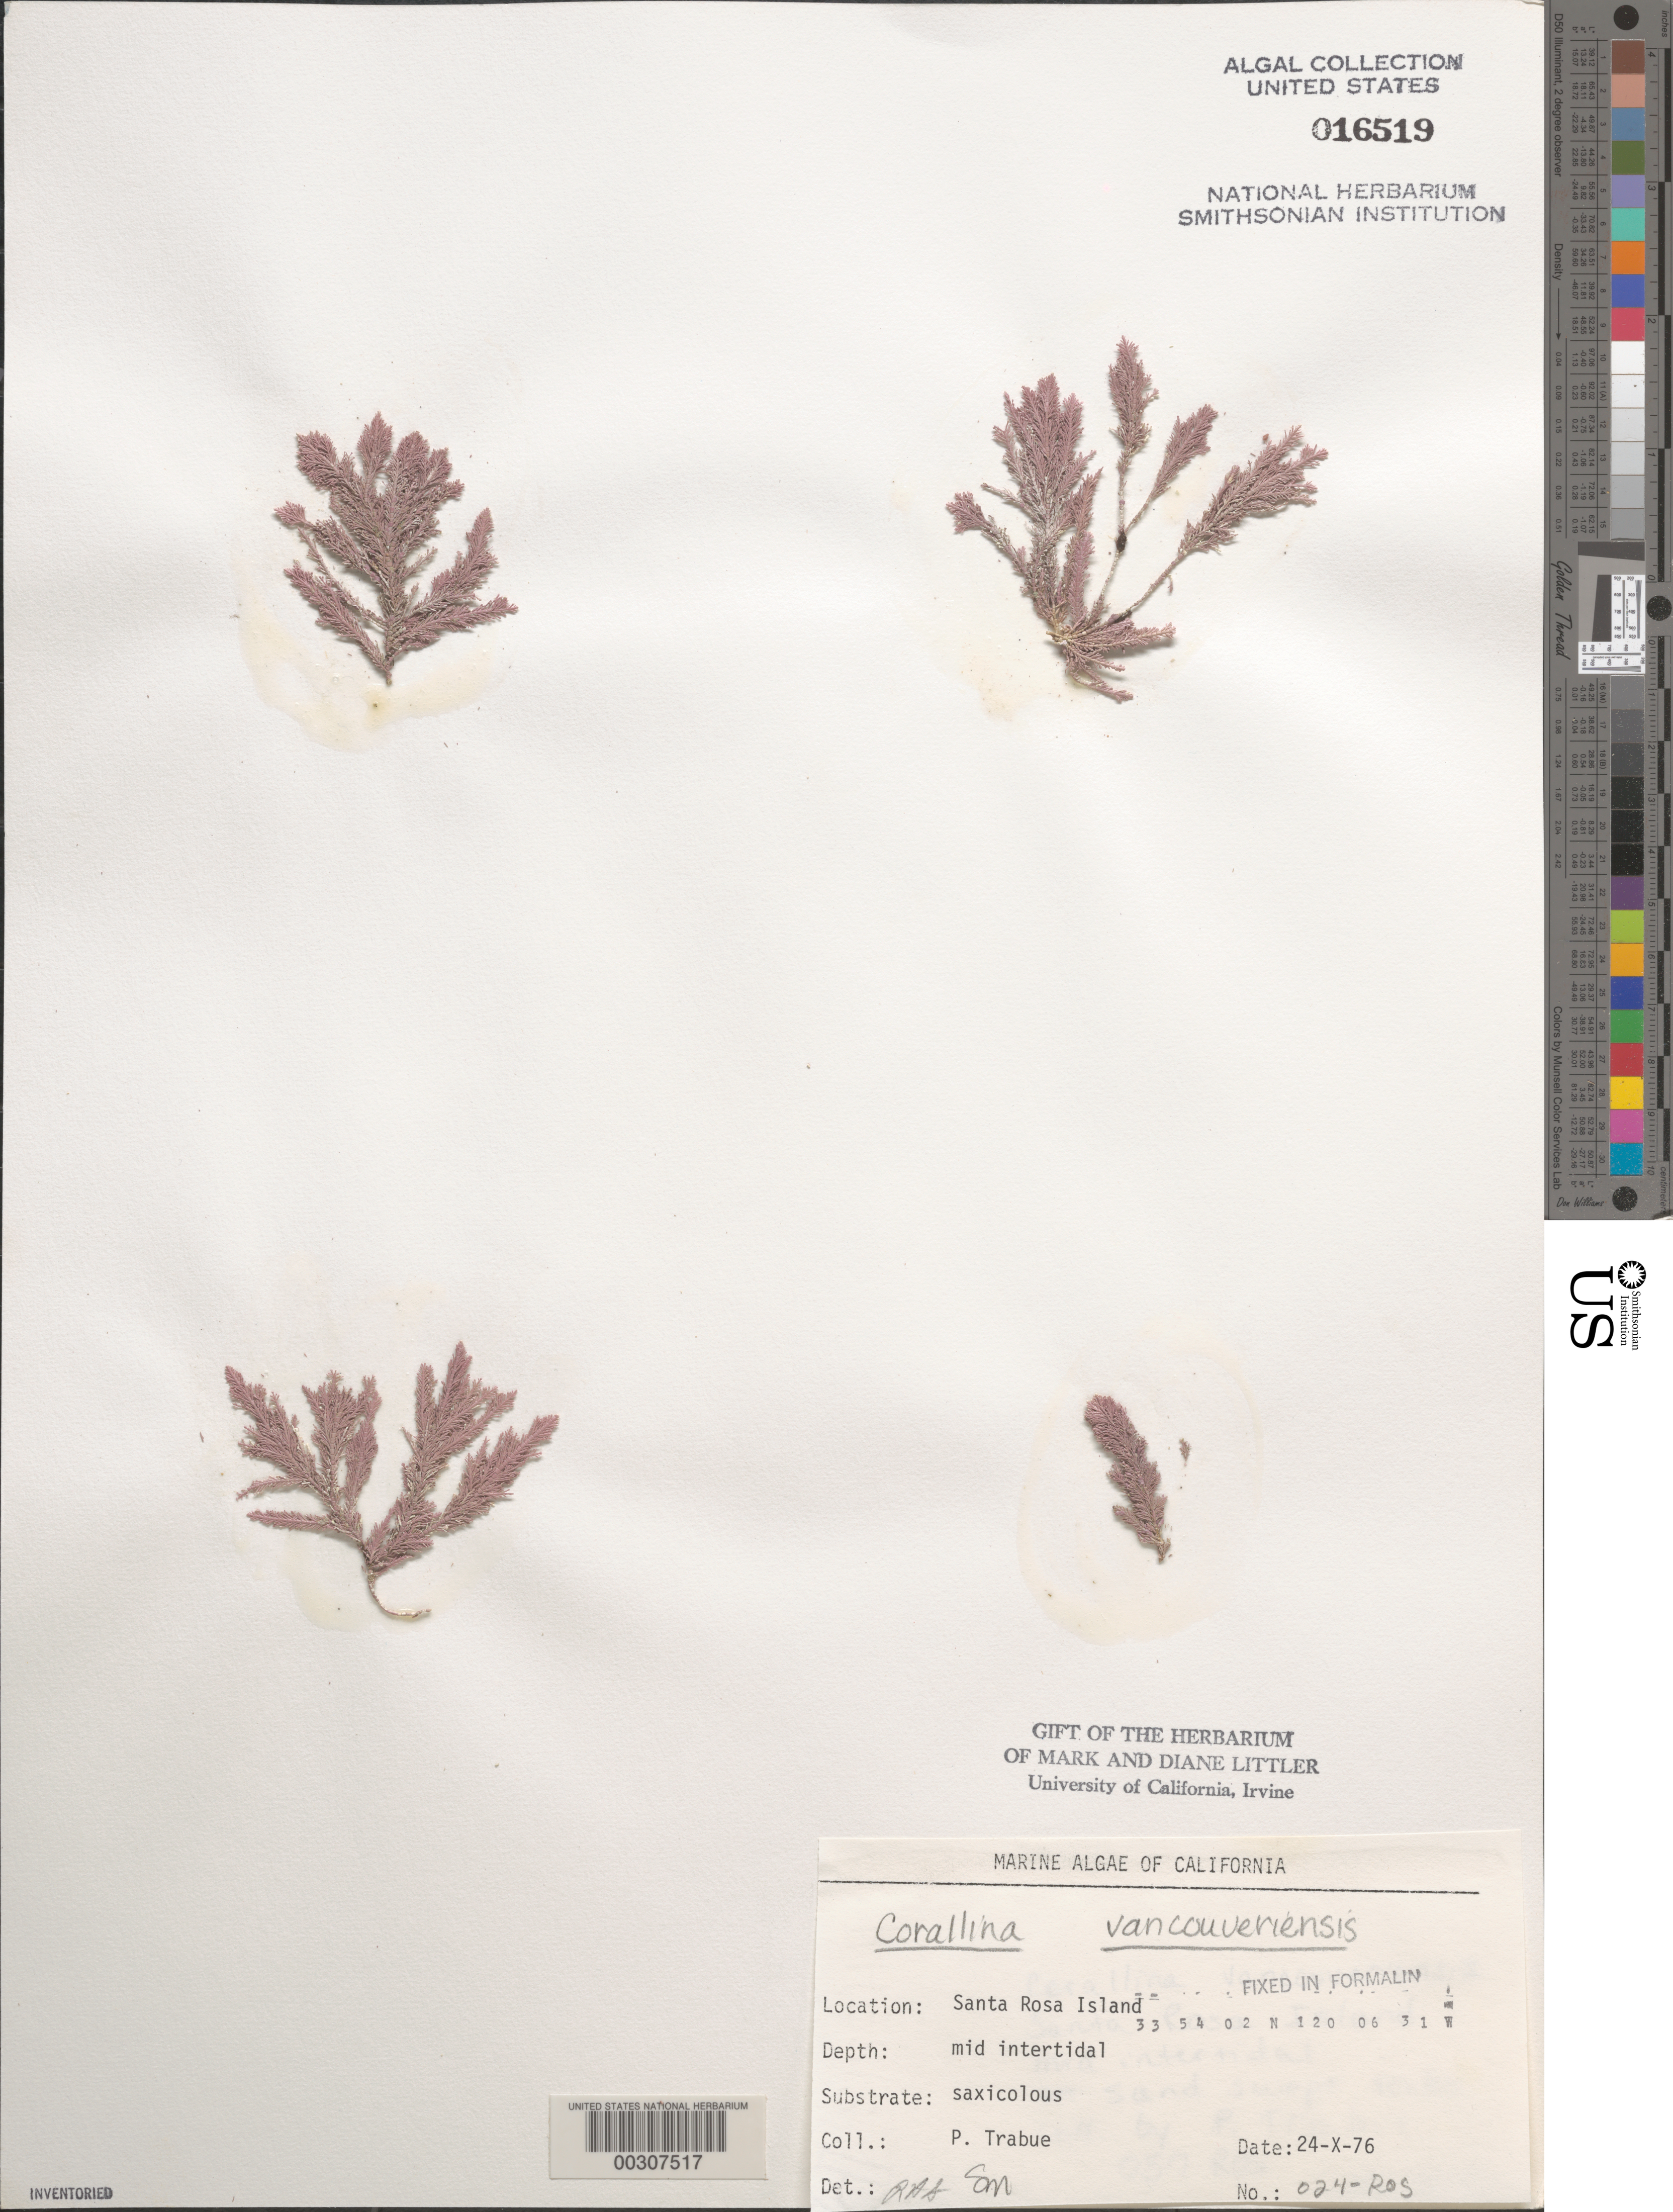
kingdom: Plantae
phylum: Rhodophyta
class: Florideophyceae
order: Corallinales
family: Corallinaceae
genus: Corallina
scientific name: Corallina vancouveriensis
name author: Yendo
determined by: Sims, Robert H.; Murray, S. N.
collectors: P. J. Trabue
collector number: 024-ros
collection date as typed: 24 Oct 1976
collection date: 1976-10-24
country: United States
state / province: California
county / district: Santa Barbara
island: Santa Rosa Island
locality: Johnson's Lee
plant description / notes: BLM-SOCALBIGHT Rocky Intertidal Survey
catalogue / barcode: US 16519